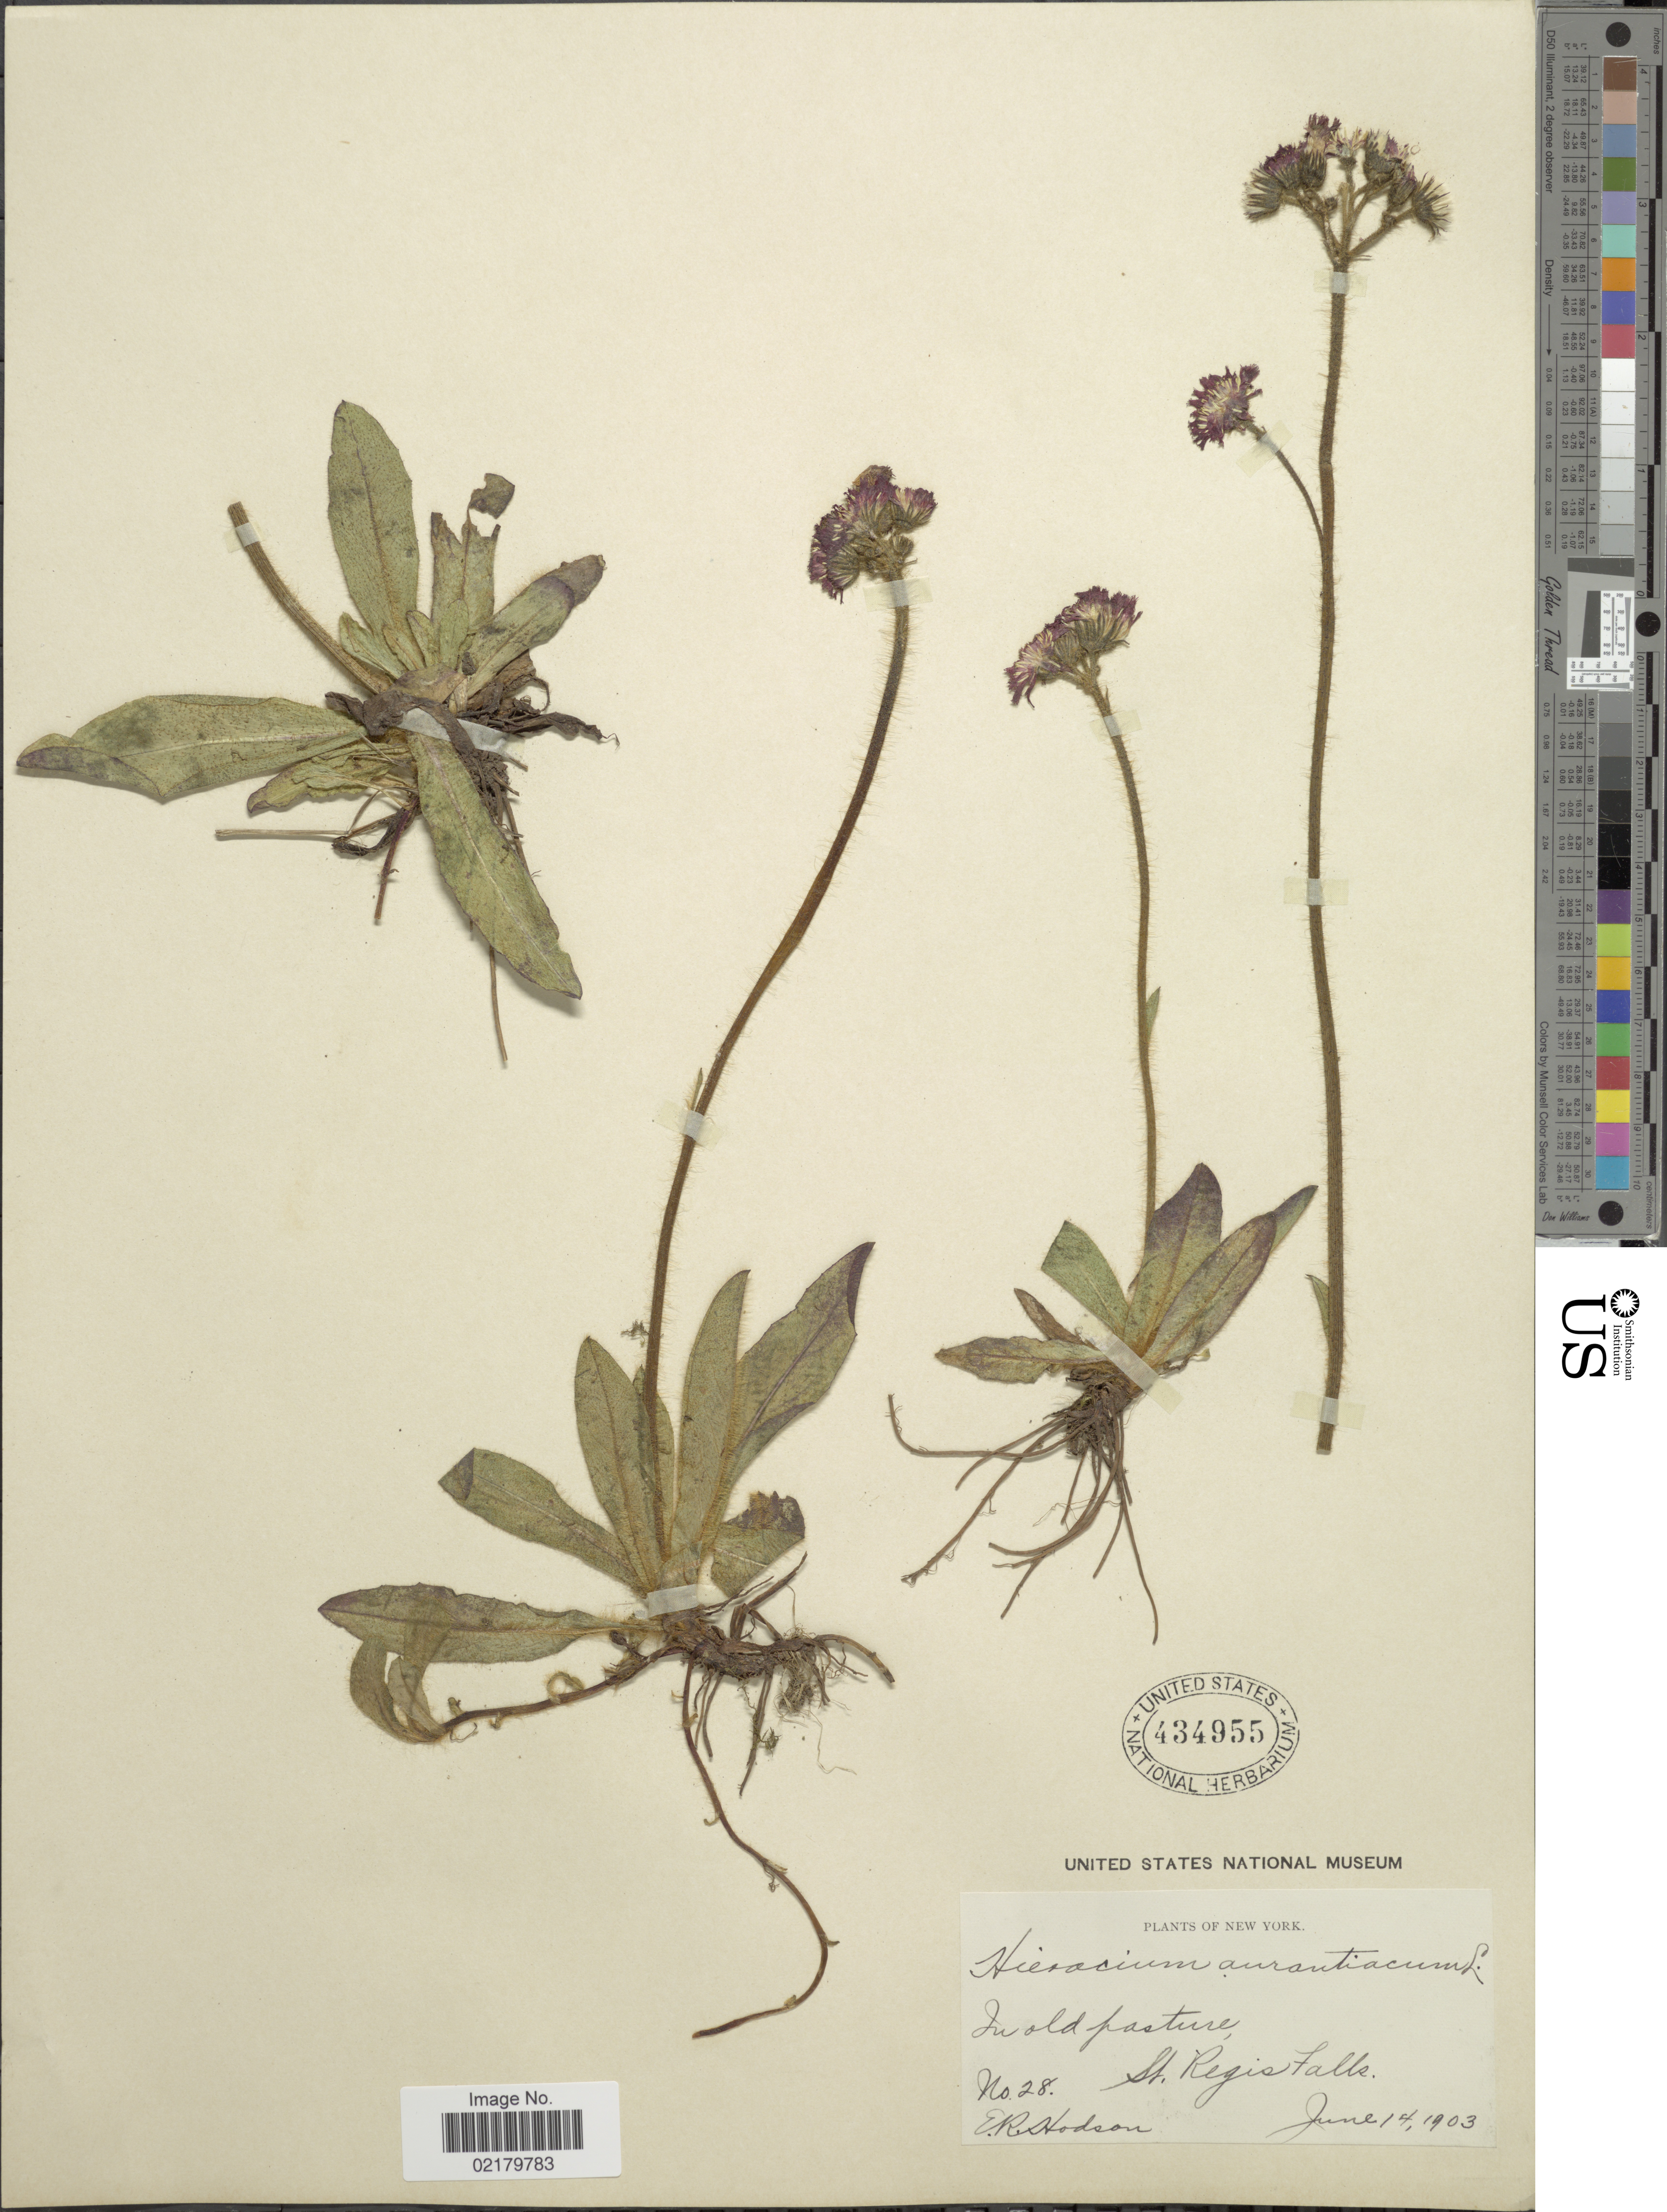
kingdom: Plantae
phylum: Tracheophyta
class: Magnoliopsida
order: Asterales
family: Asteraceae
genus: Pilosella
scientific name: Pilosella aurantiaca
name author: (L.) F.W. Schultz & Sch. Bip.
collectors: E. Hodson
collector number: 28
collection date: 1903-06-14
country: United States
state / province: New York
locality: In old pasture, St. Regis Falls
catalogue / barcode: US 434955